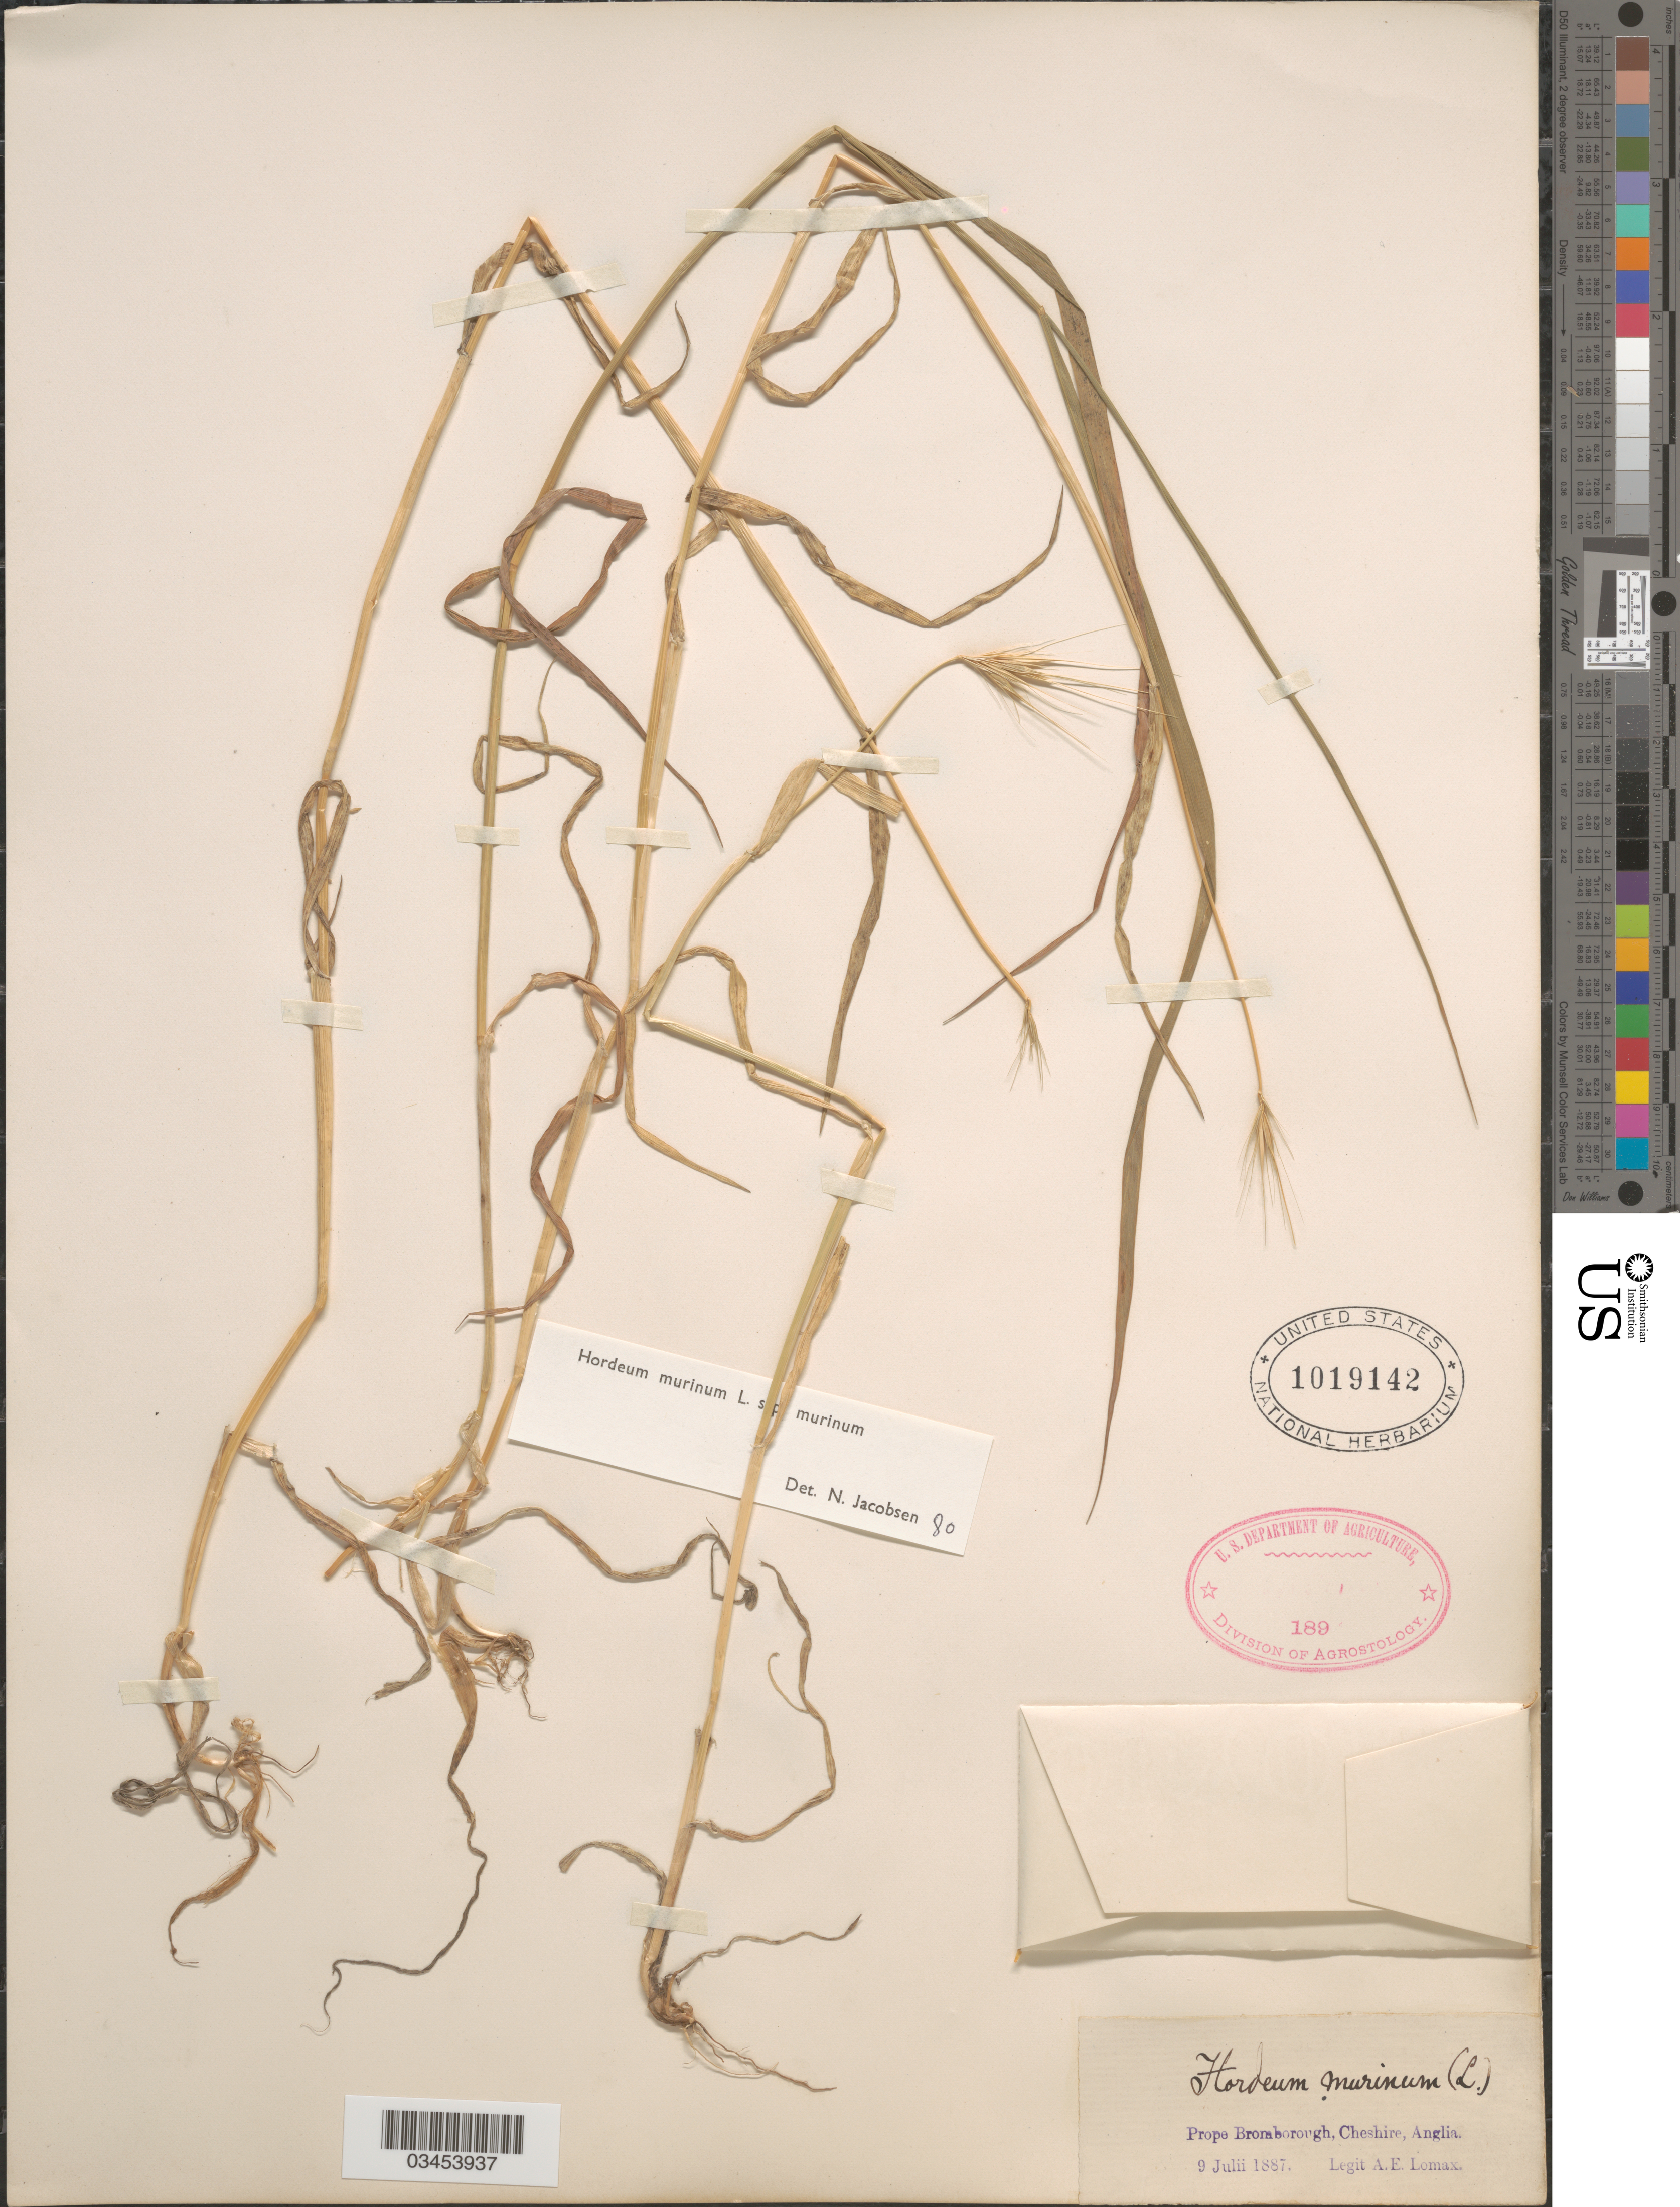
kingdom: Plantae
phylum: Tracheophyta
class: Liliopsida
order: Poales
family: Poaceae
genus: Hordeum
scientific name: Hordeum murinum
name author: L.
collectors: A. Lomax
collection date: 1887-07-09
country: United Kingdom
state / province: England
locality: Prope Bromborough, Cheshire, Anglia.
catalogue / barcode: US 1019142